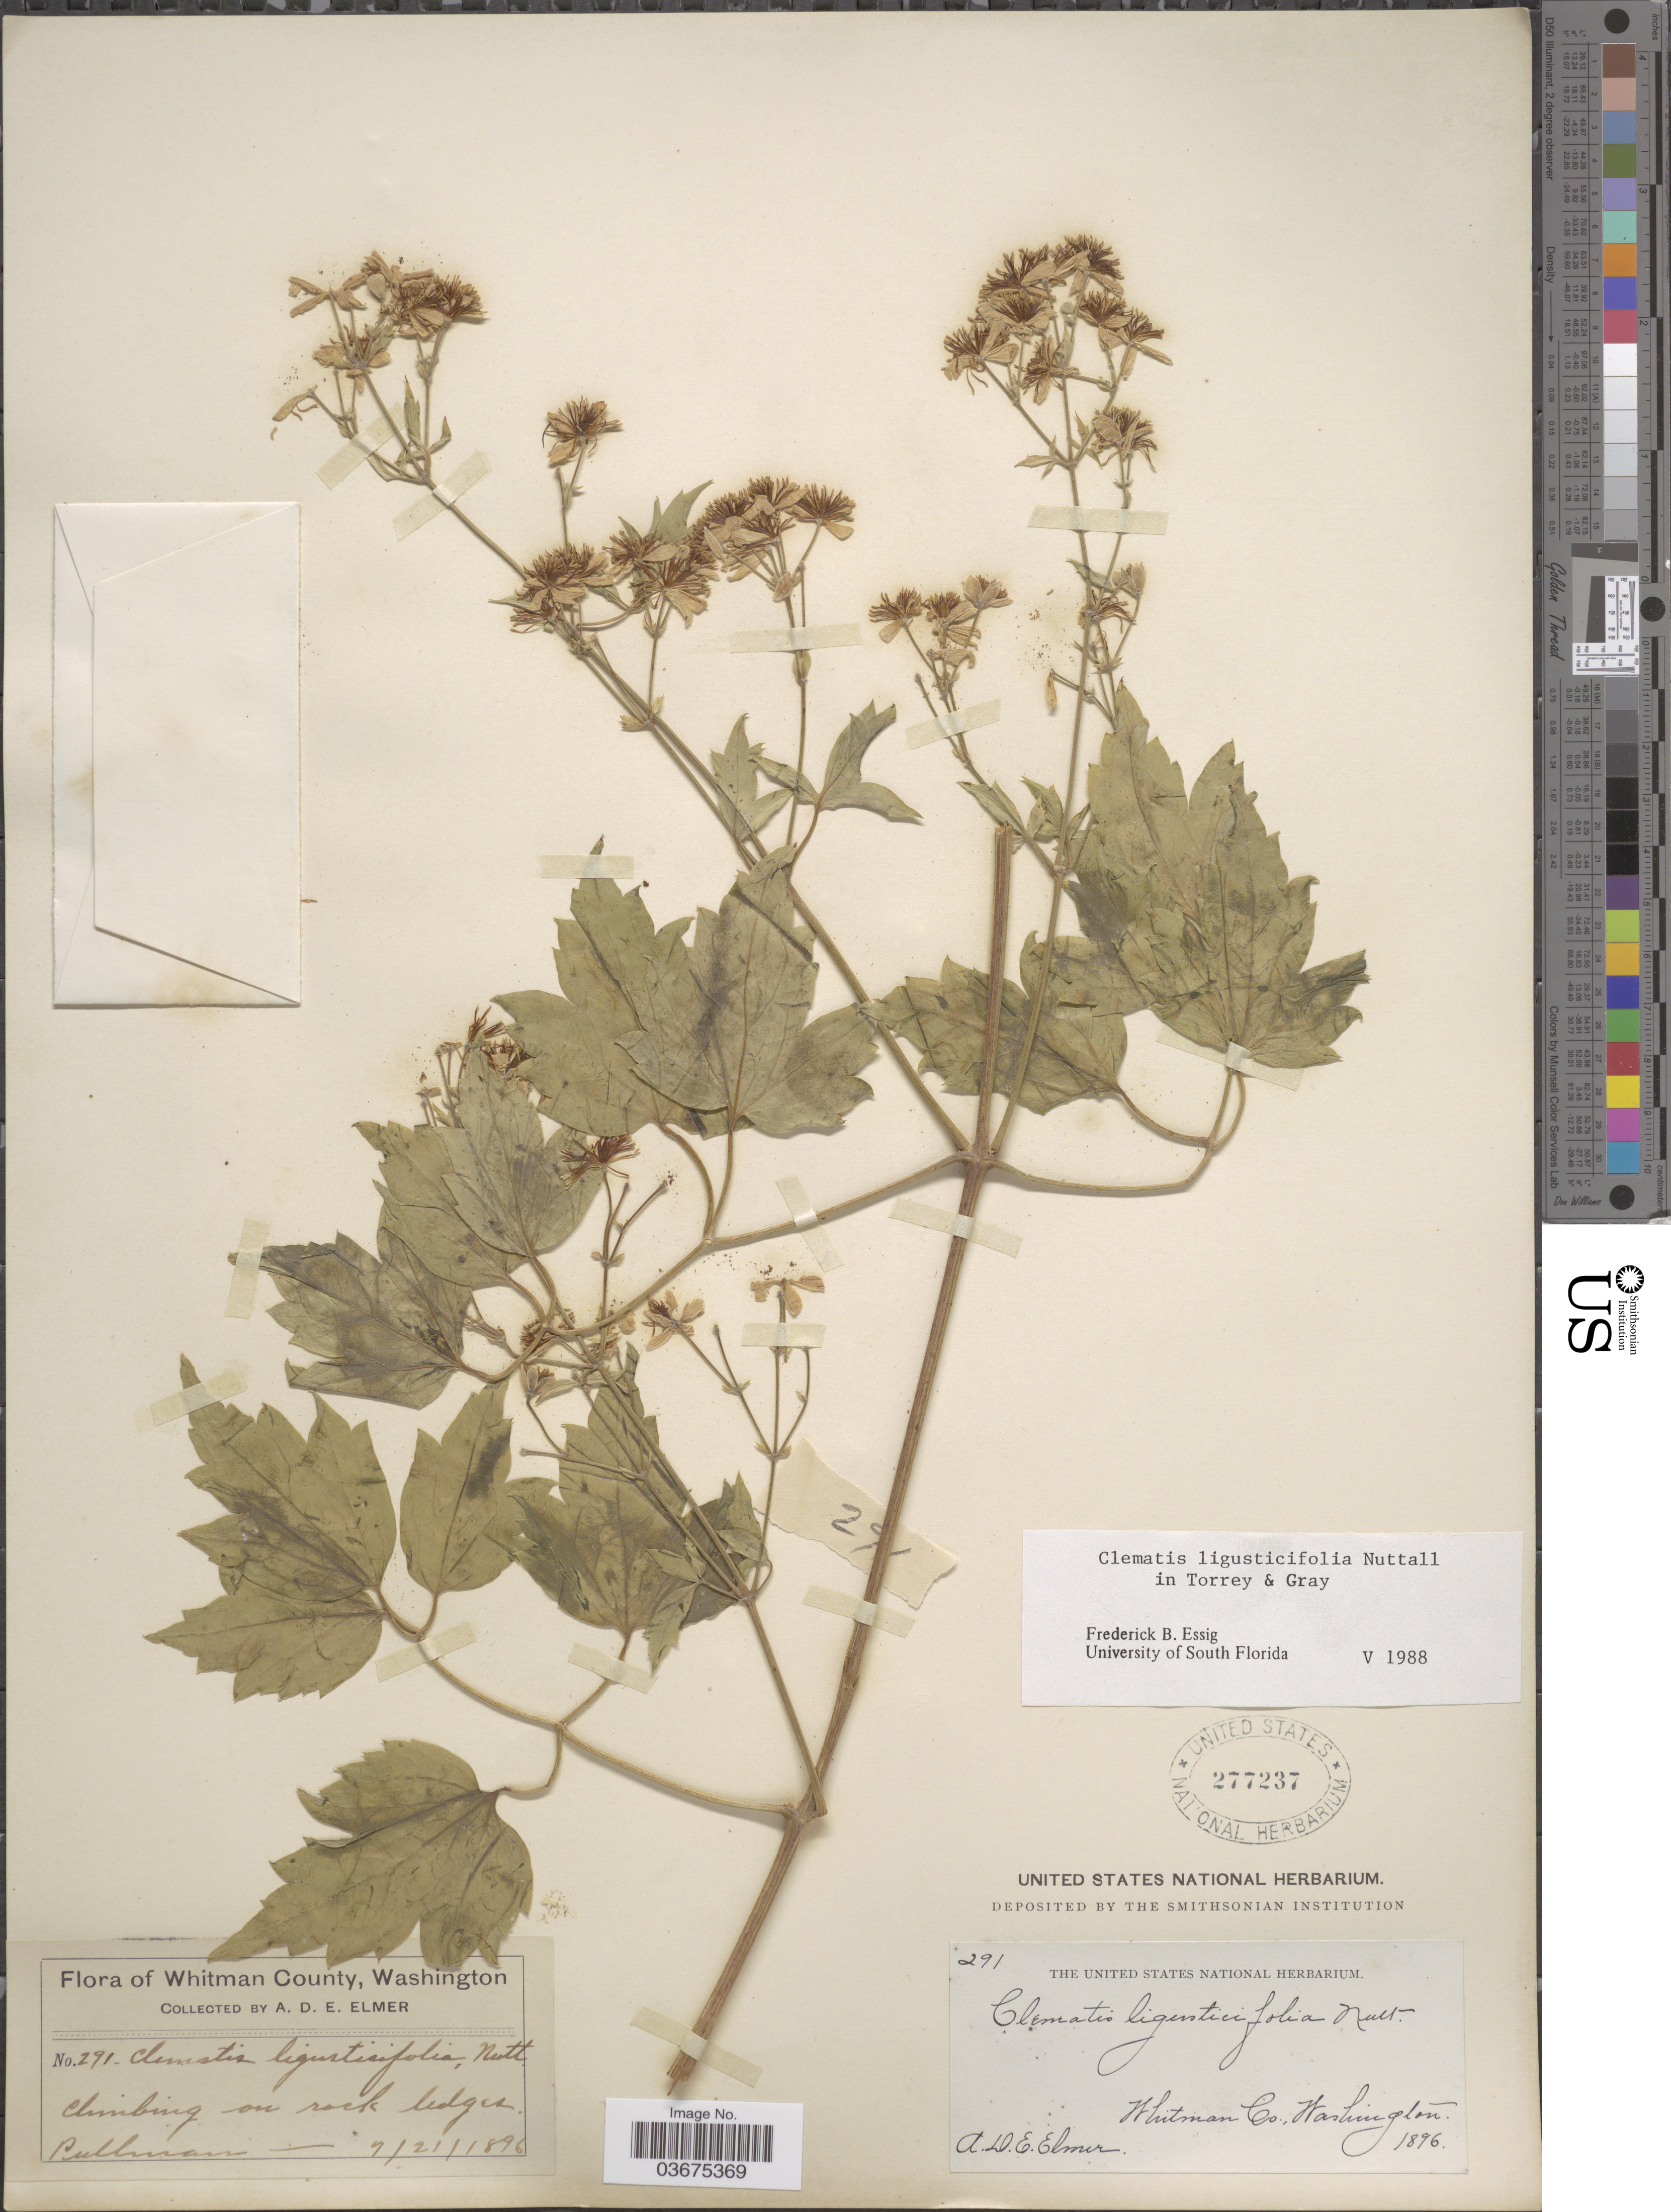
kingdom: Plantae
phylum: Tracheophyta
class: Magnoliopsida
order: Ranunculales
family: Ranunculaceae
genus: Clematis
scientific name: Clematis ligusticifolia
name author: Nutt.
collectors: A. D. E. Elmer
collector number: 291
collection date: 1896-07-21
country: United States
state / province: Washington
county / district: Whitman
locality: Whitman County. Pullman.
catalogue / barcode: US 277237